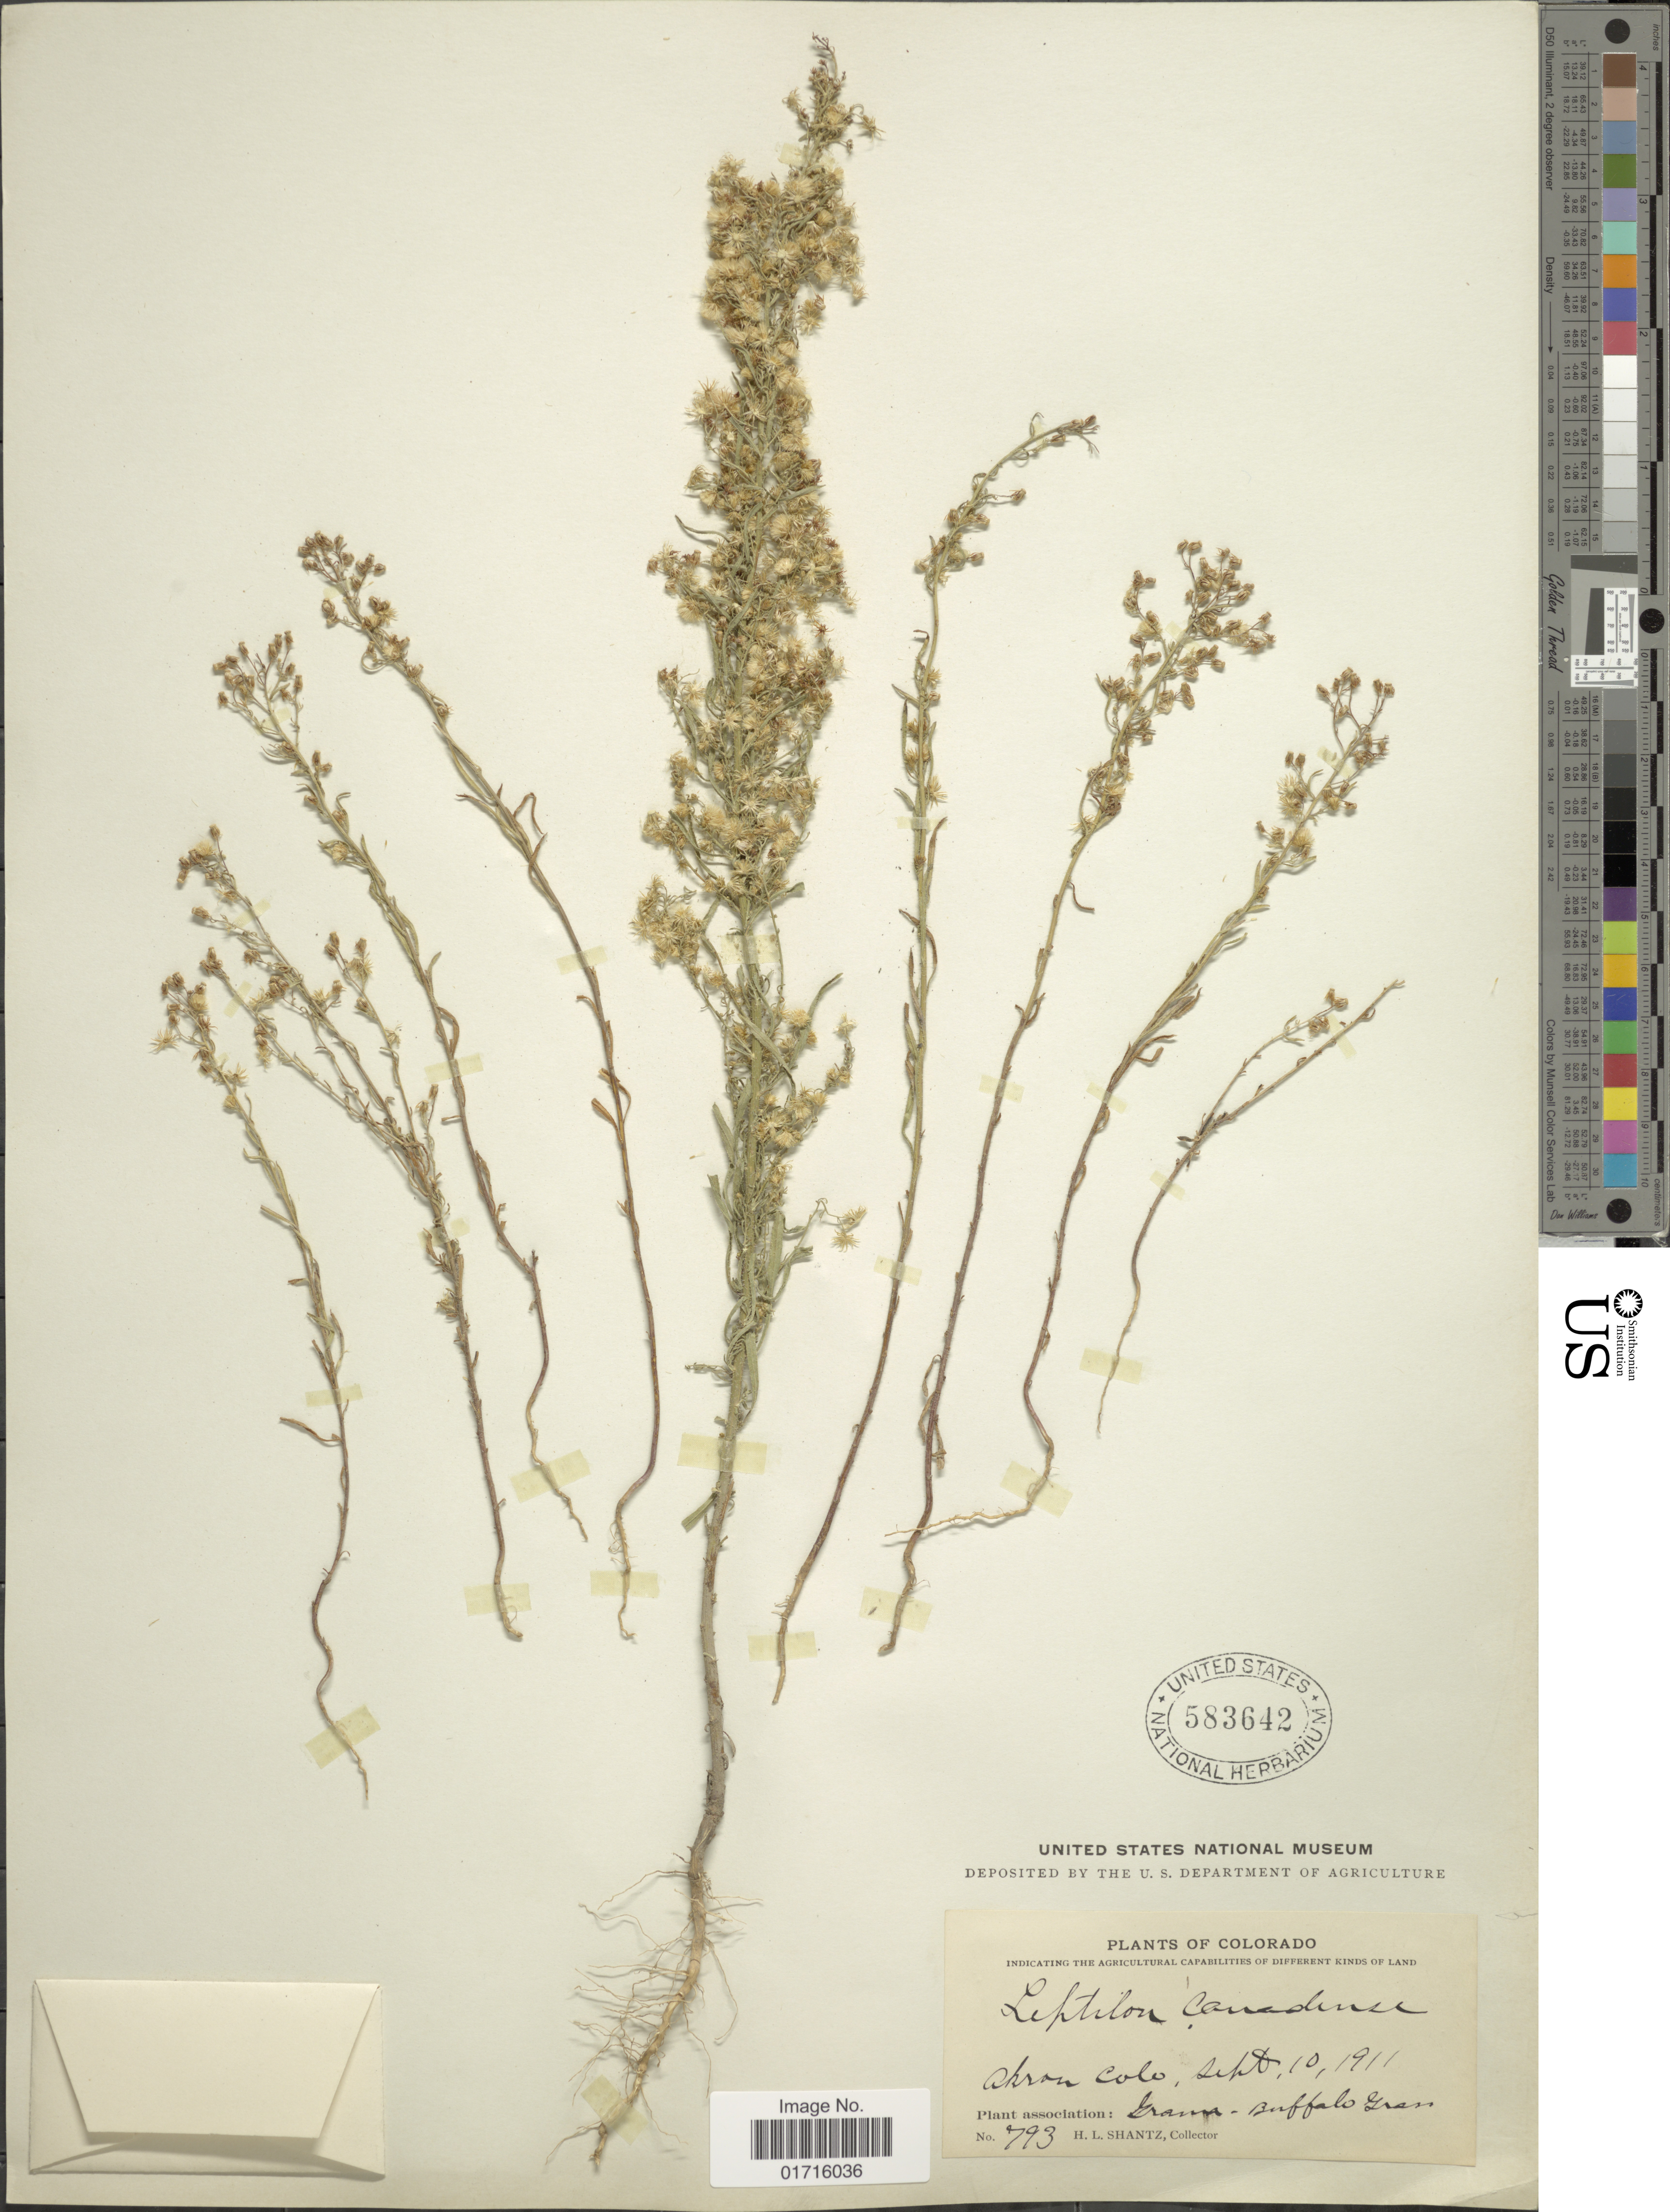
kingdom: Plantae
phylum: Tracheophyta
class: Magnoliopsida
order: Asterales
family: Asteraceae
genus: Conyza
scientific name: Conyza canadensis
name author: (L.) Cronq.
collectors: H. Shantz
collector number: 793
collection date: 1911-09-10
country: United States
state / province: Colorado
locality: Akron Colo.,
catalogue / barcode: US 583642